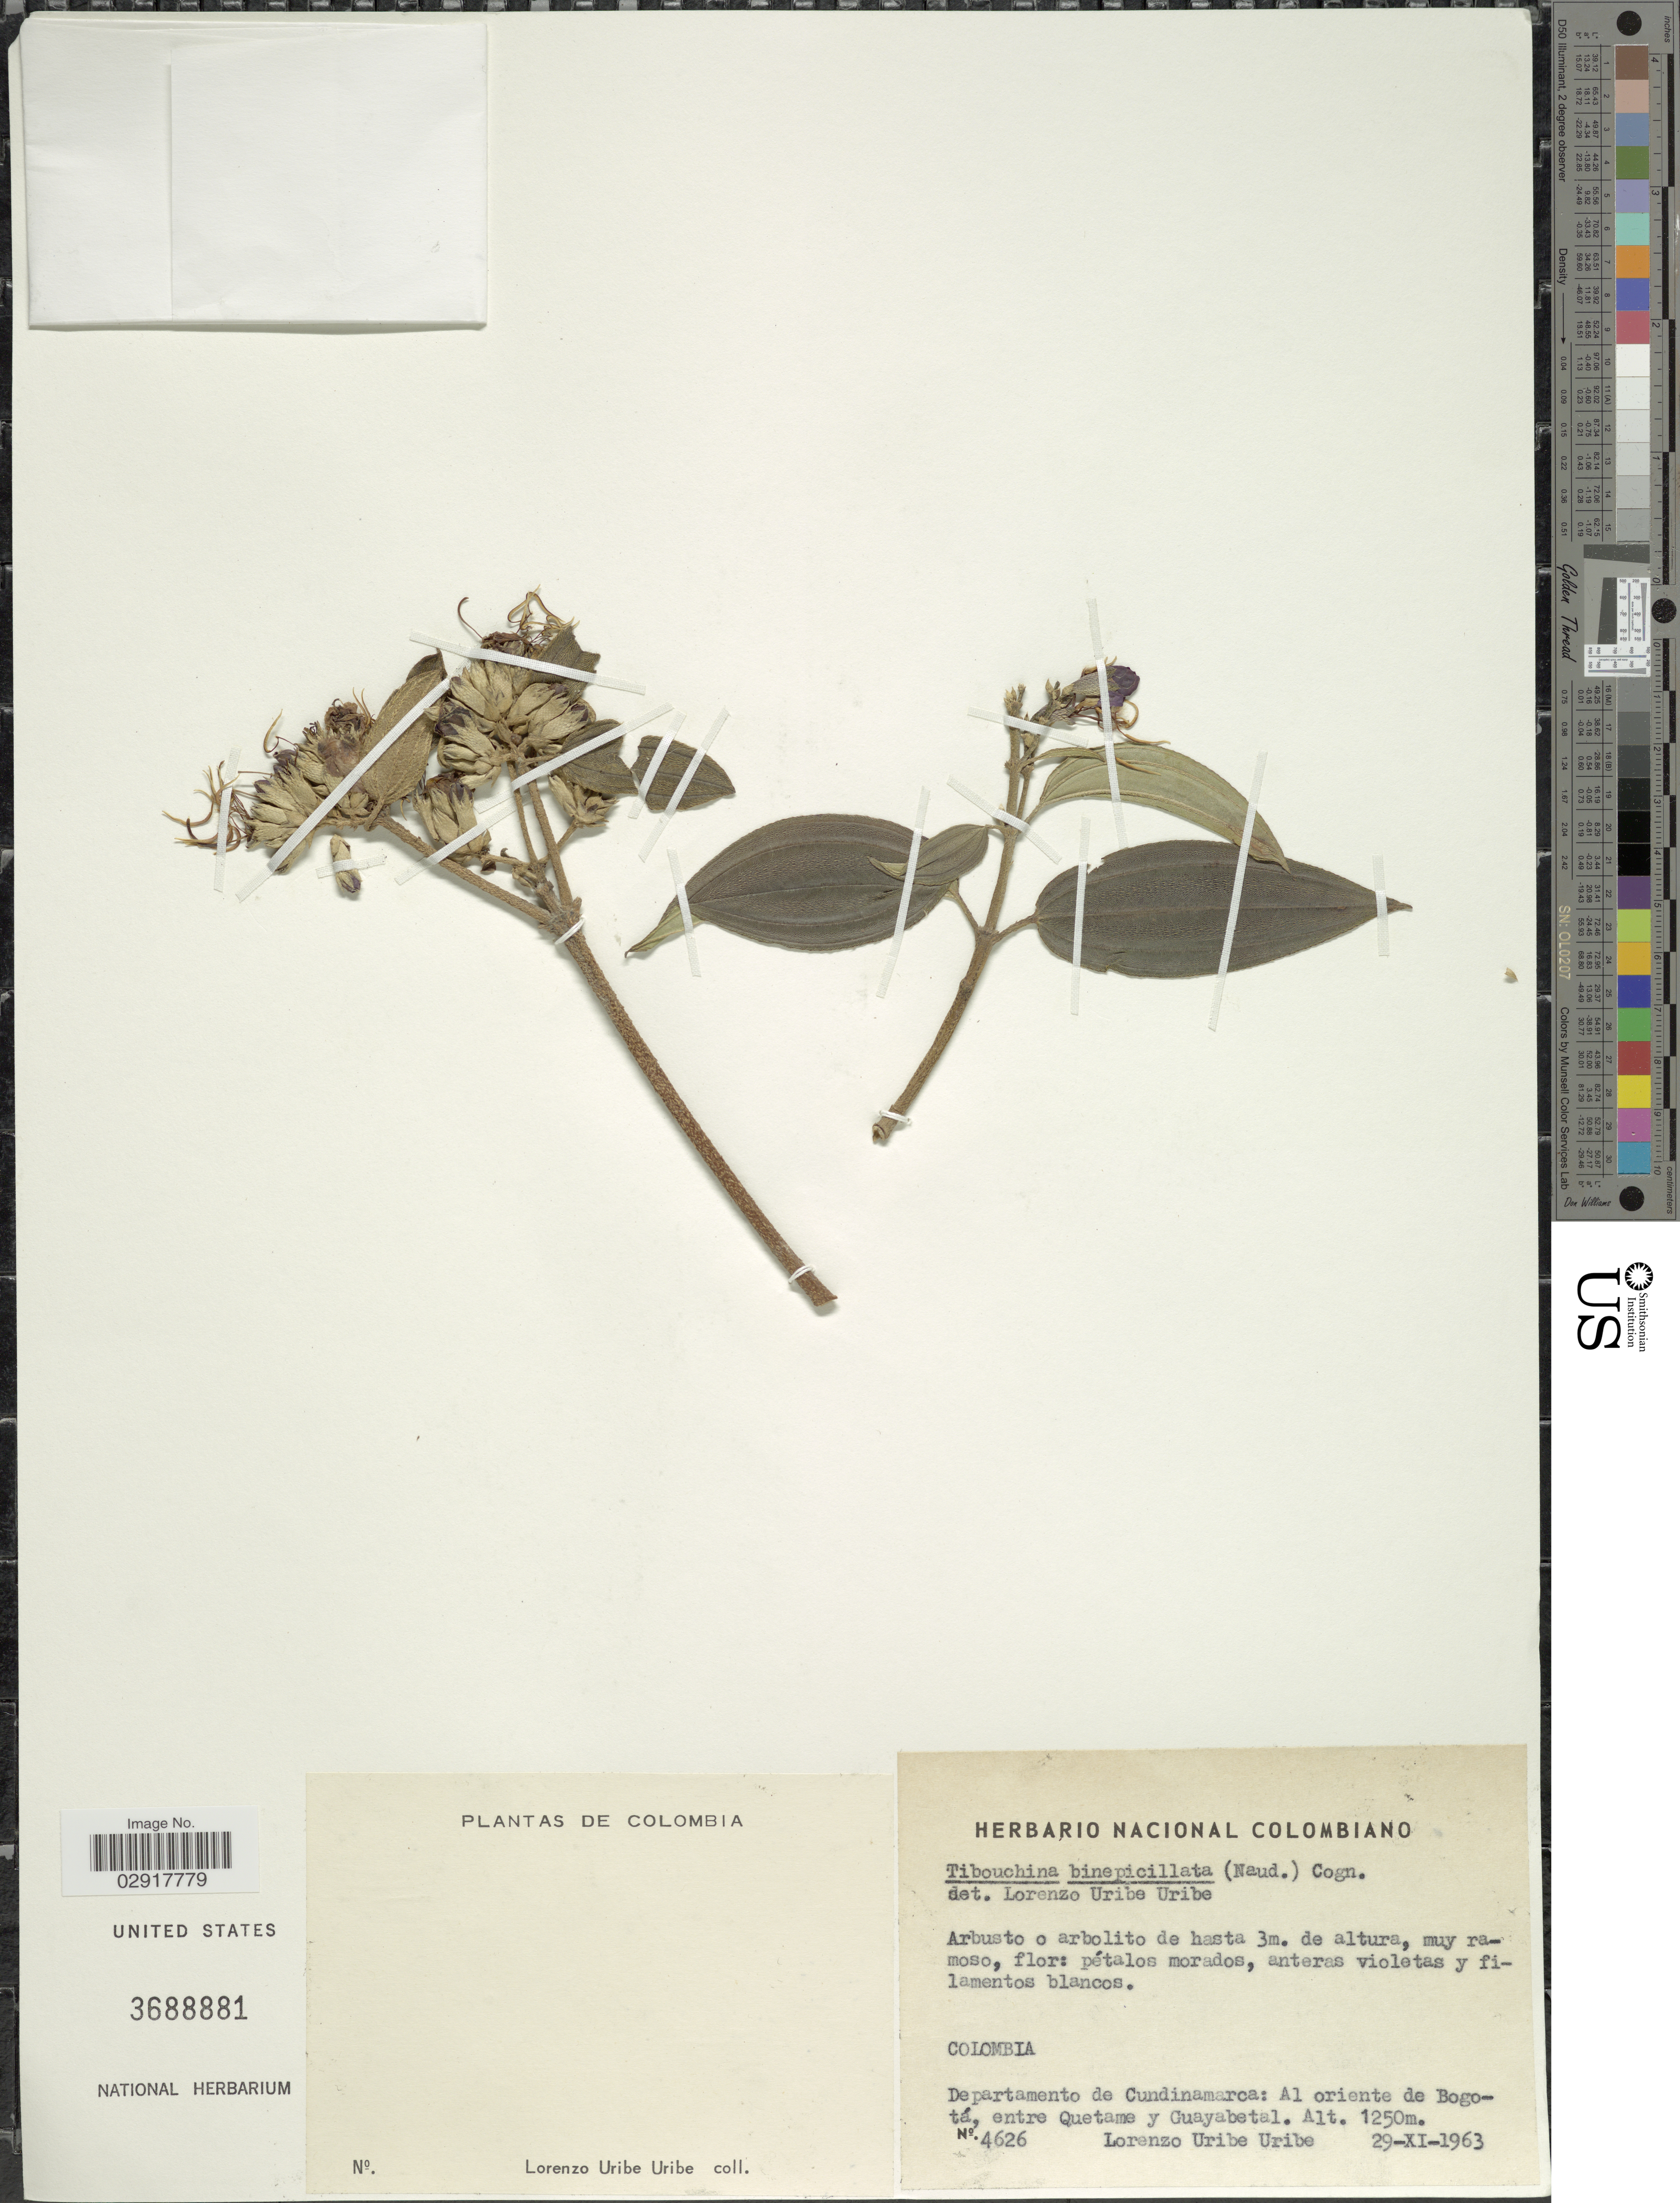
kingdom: Plantae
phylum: Tracheophyta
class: Magnoliopsida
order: Myrtales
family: Melastomataceae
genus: Tibouchina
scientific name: Tibouchina bipenicillata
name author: (Naudin) Cogn.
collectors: L. Uribe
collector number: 4626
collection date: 1963-11-29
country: Colombia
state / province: Cundinamarca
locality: Departamento de Cundinamarca: Al oriente de Bogotá, entre Quetame y Guayabetal.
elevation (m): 1250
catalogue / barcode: US 3688881